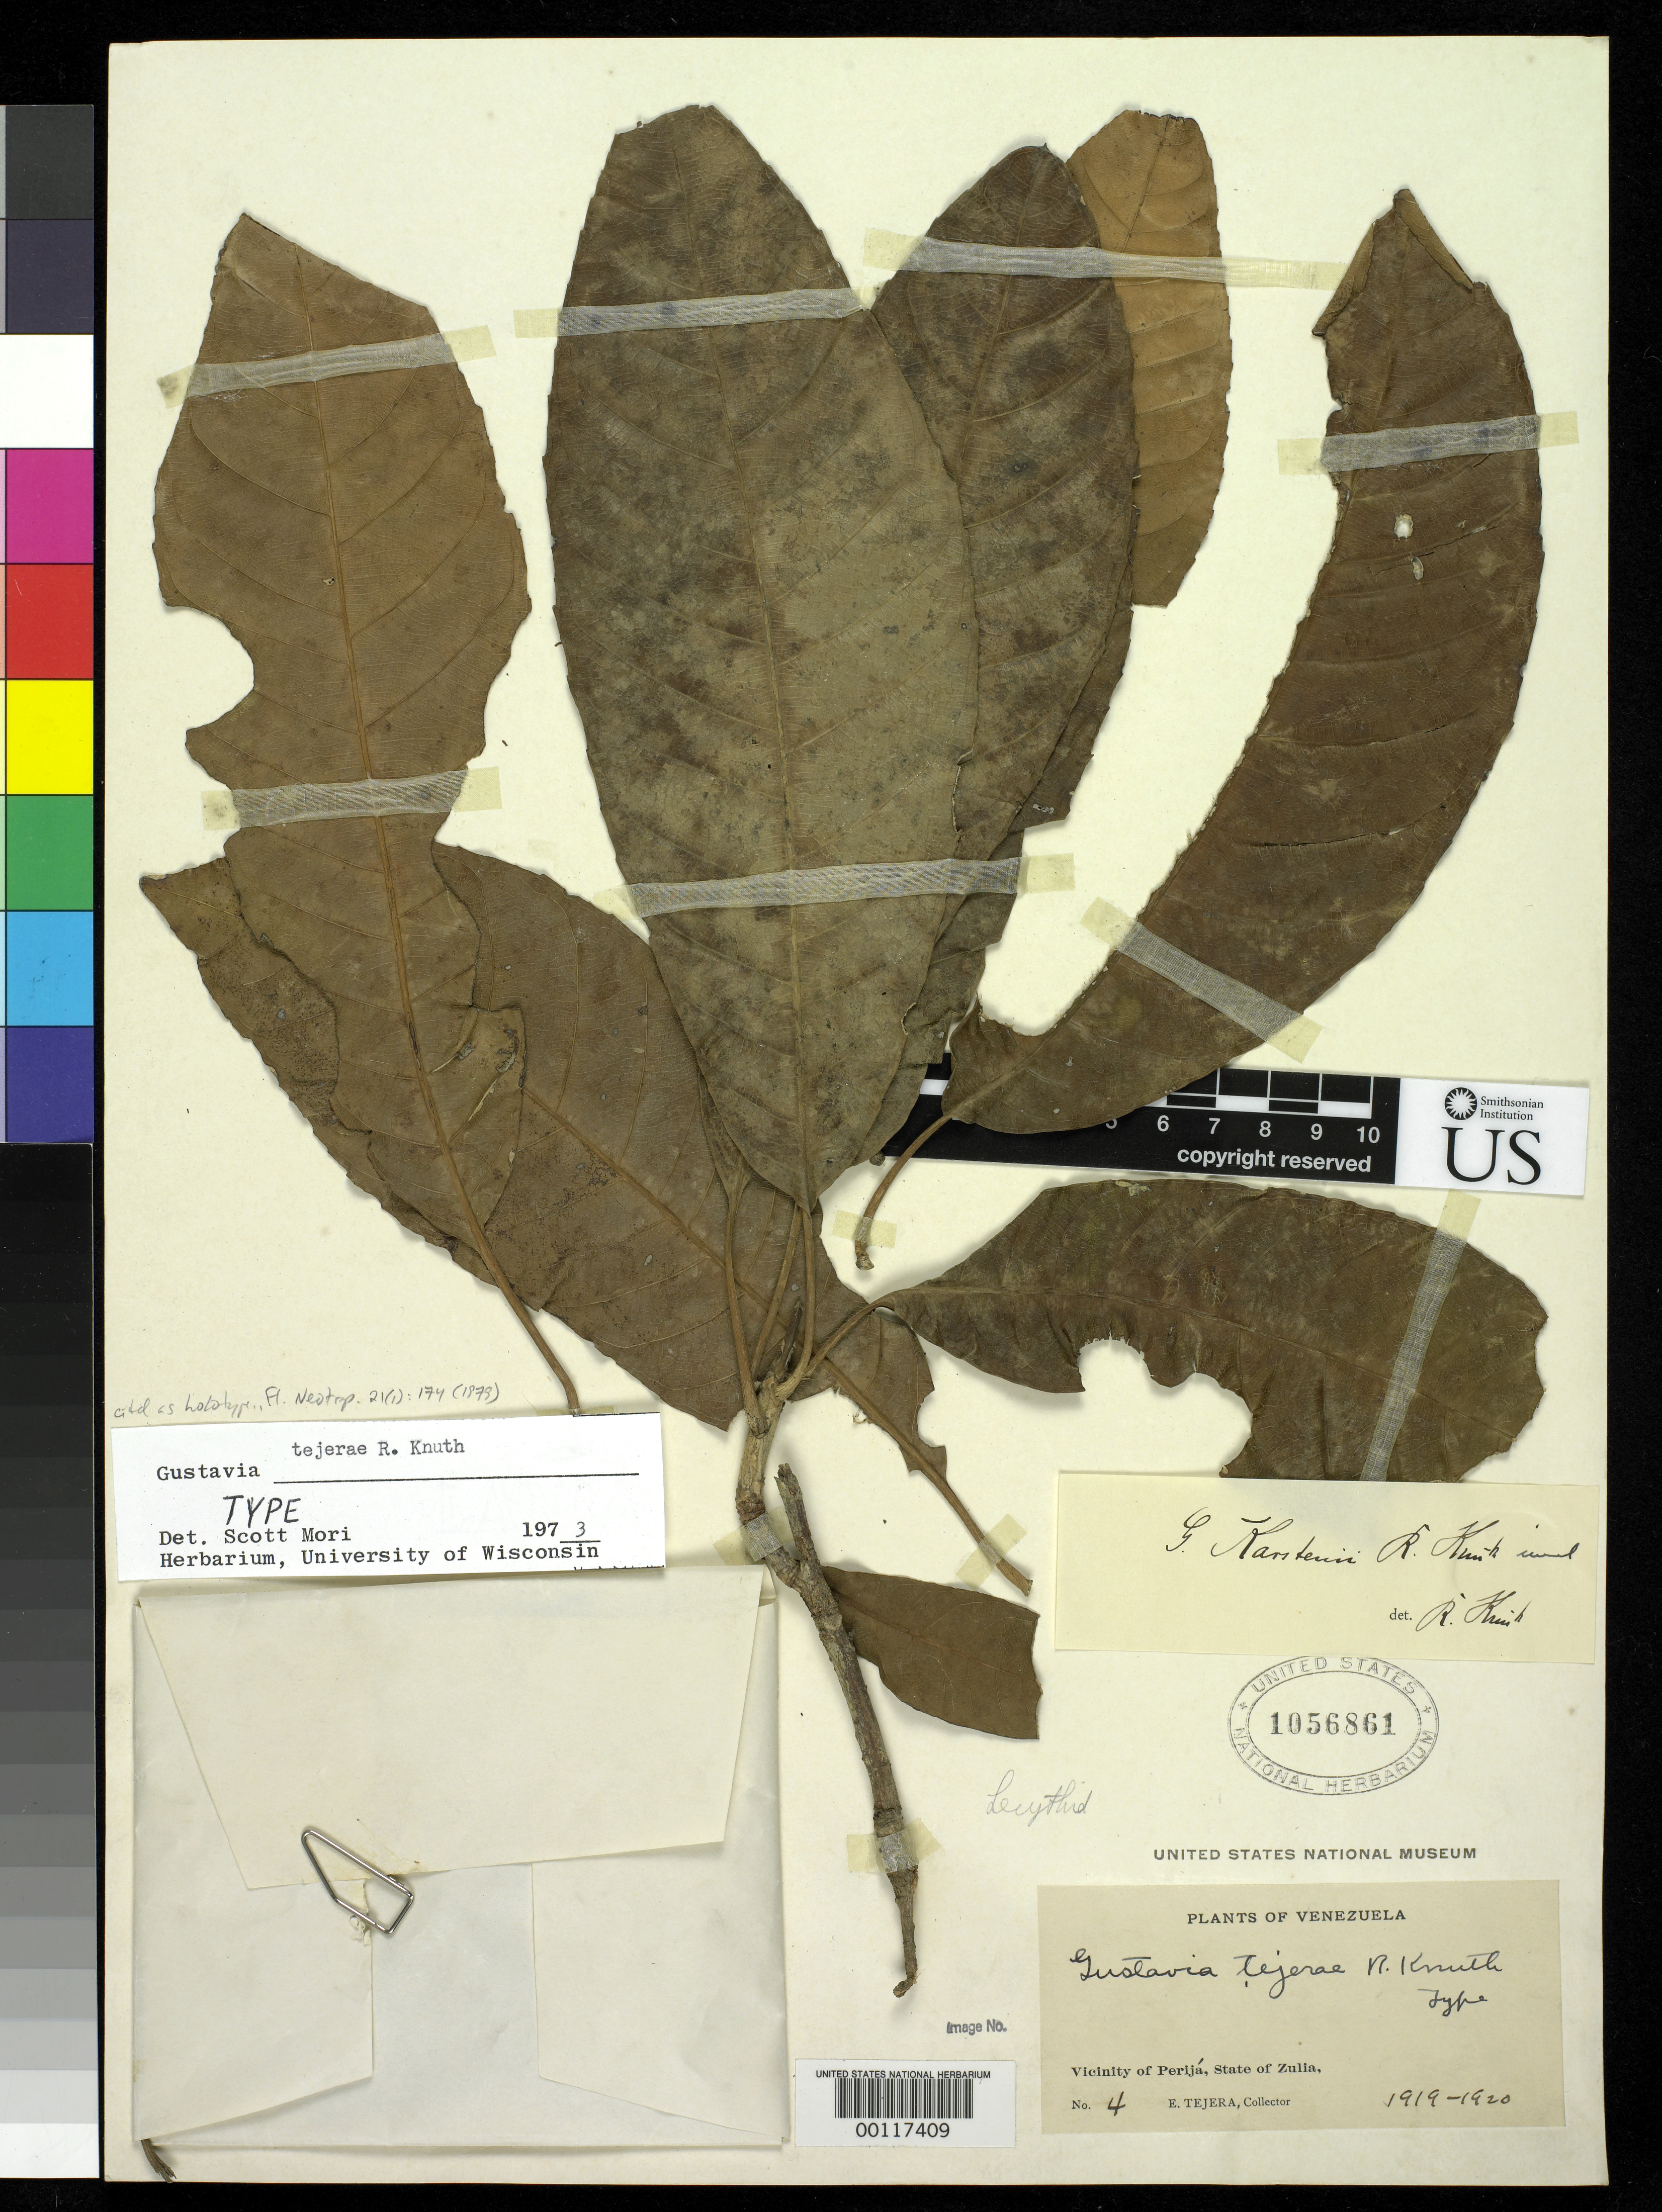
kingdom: Plantae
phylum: Tracheophyta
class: Magnoliopsida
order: Ericales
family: Lecythidaceae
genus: Gustavia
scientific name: Gustavia tejerae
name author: R. Knuth in Engl.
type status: Holotype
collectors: E. Tejera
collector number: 4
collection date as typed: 1919 to -- --- 1920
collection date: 1919/1920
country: Venezuela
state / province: Zulia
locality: Vicinity of Perija.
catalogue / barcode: US 1056861